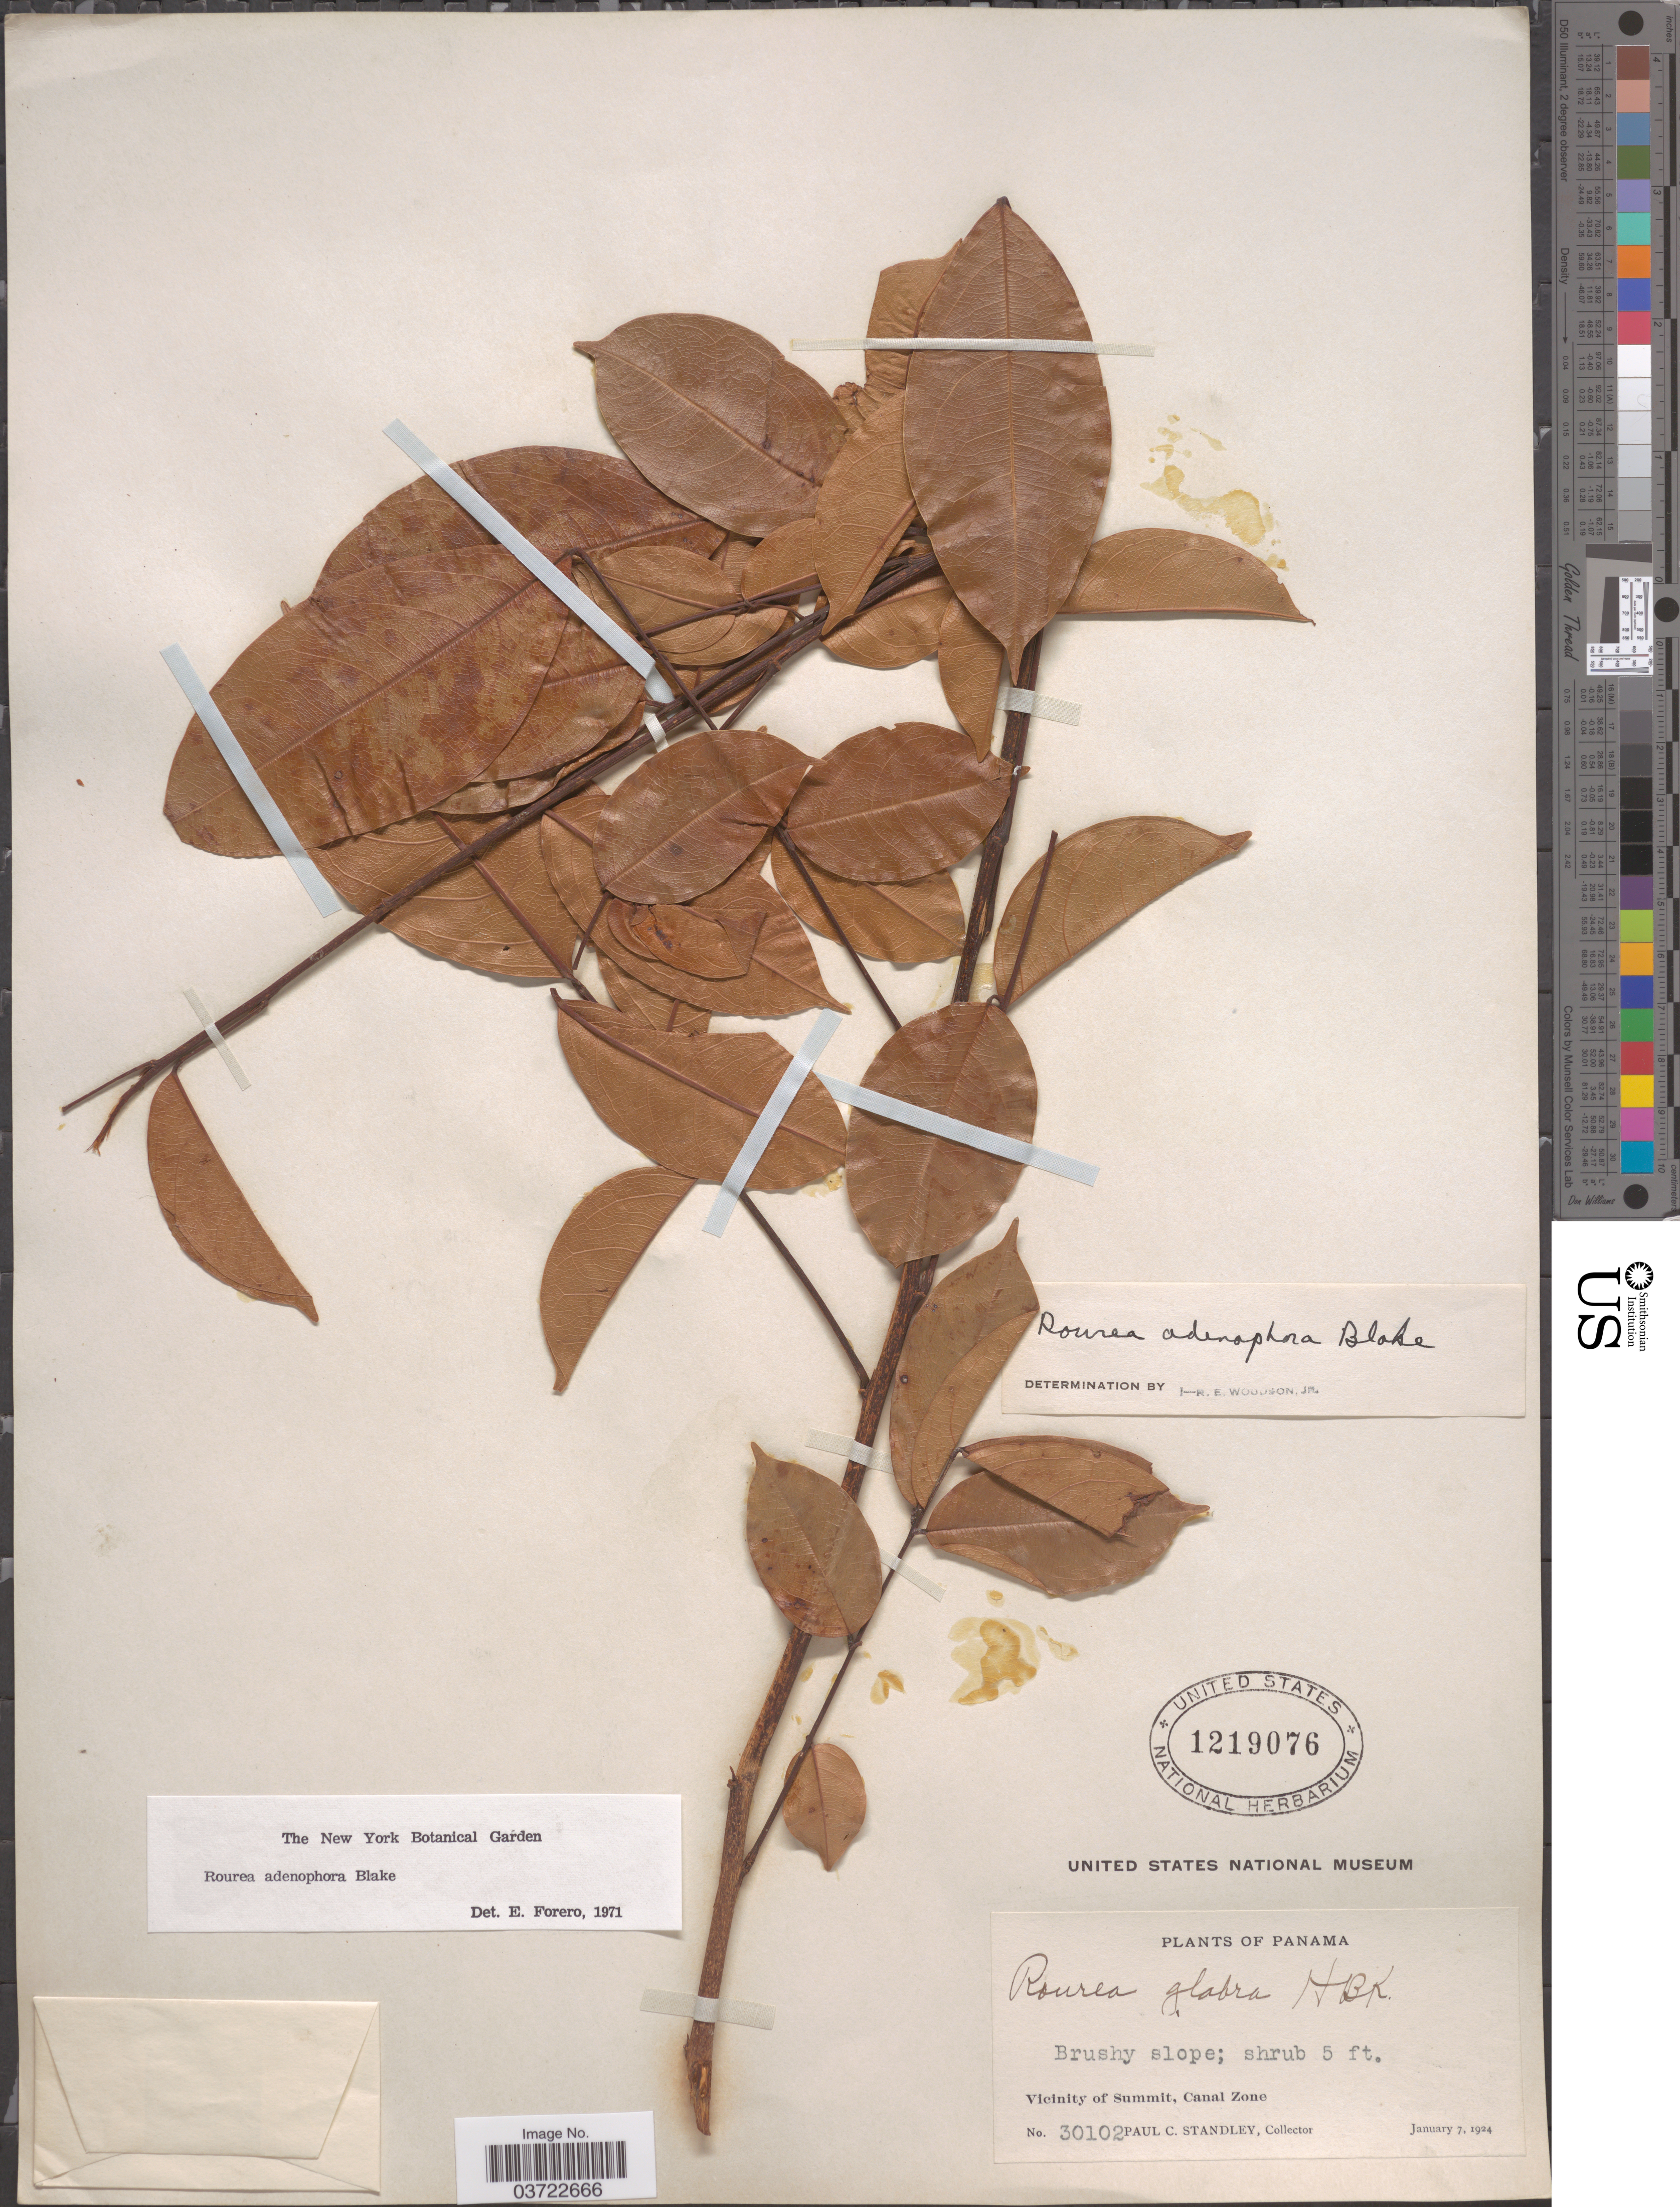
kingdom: Plantae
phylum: Tracheophyta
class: Magnoliopsida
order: Oxalidales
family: Connaraceae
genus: Rourea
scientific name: Rourea adenophora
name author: S.F. Blake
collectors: P. C. Standley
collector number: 30102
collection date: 1924-01-07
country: Panama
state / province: Colón / Panamá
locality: Vicinity of Summit, Canal Zone.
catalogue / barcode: US 1219076